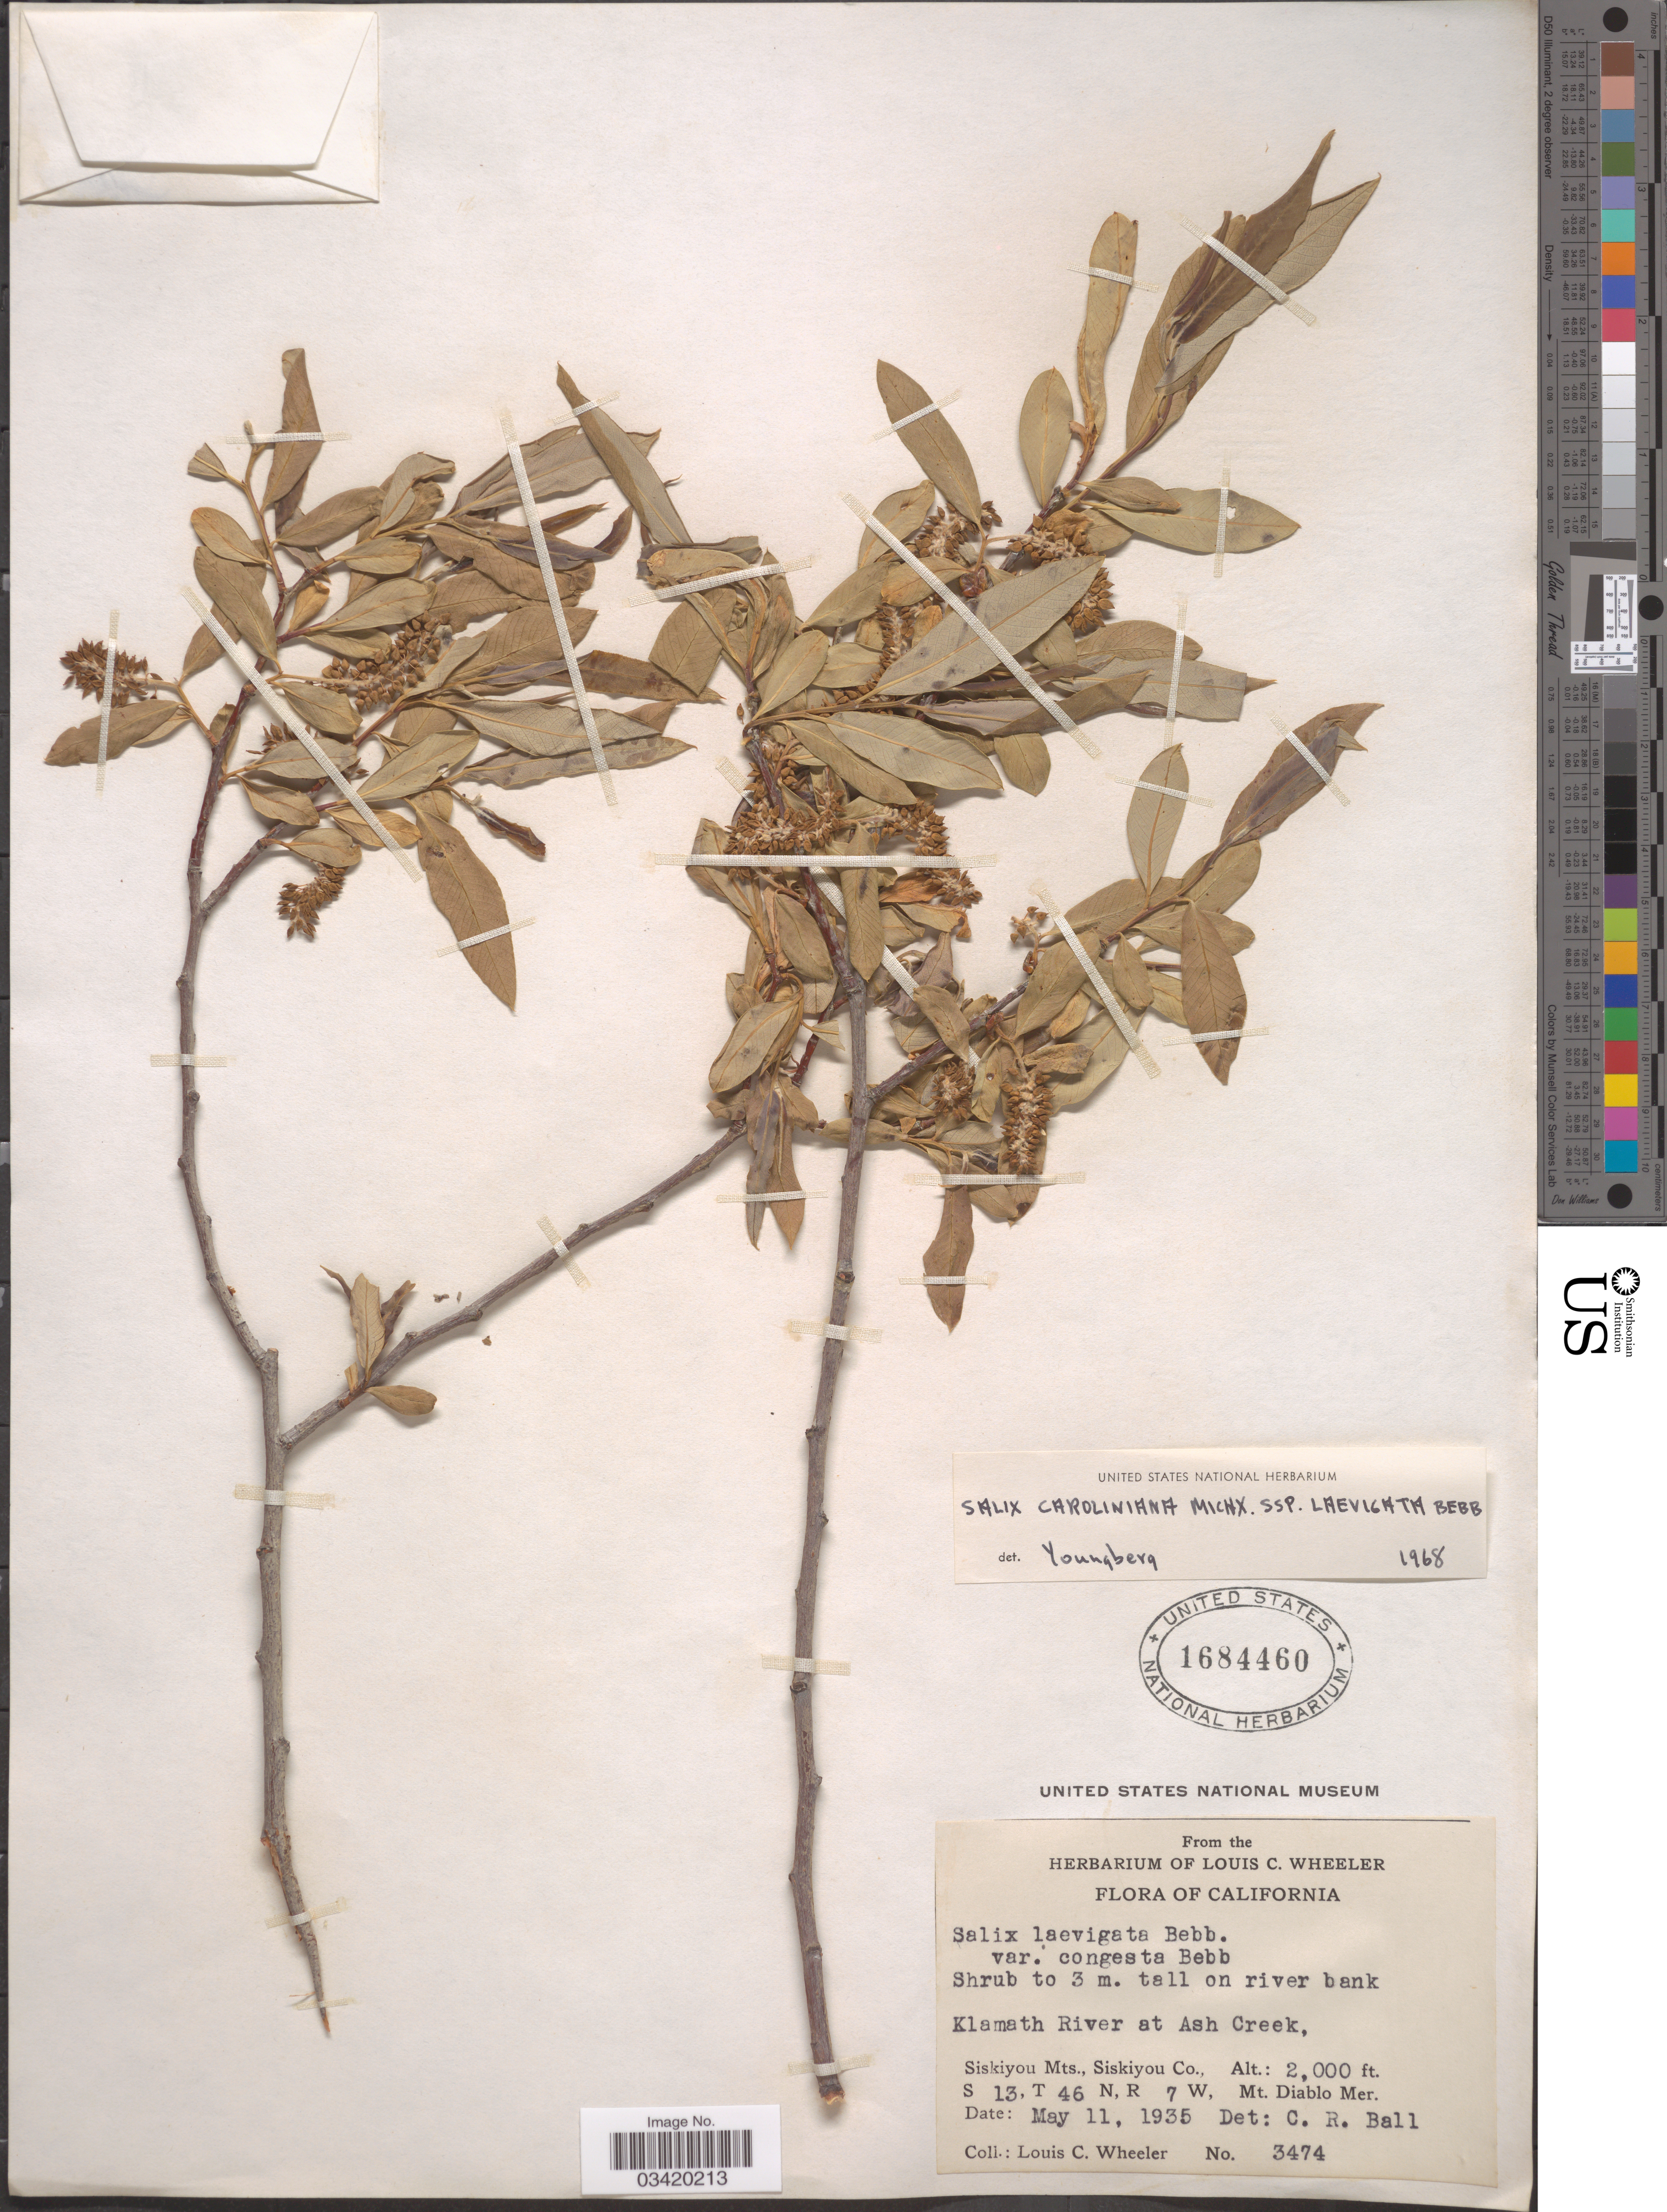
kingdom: Plantae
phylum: Tracheophyta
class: Magnoliopsida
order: Malpighiales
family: Salicaceae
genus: Salix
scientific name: Salix caroliniana subsp. laevigata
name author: Bebb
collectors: L. C. Wheeler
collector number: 3474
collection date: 1935-05-11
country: United States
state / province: California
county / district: Siskiyou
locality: Klamath River at Ash Creek, Siskiyou Mts., Siskiyou Co., S 13, T 46 N, R 7 W, Mt. Diablo Mer.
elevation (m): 610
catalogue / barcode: US 1684460